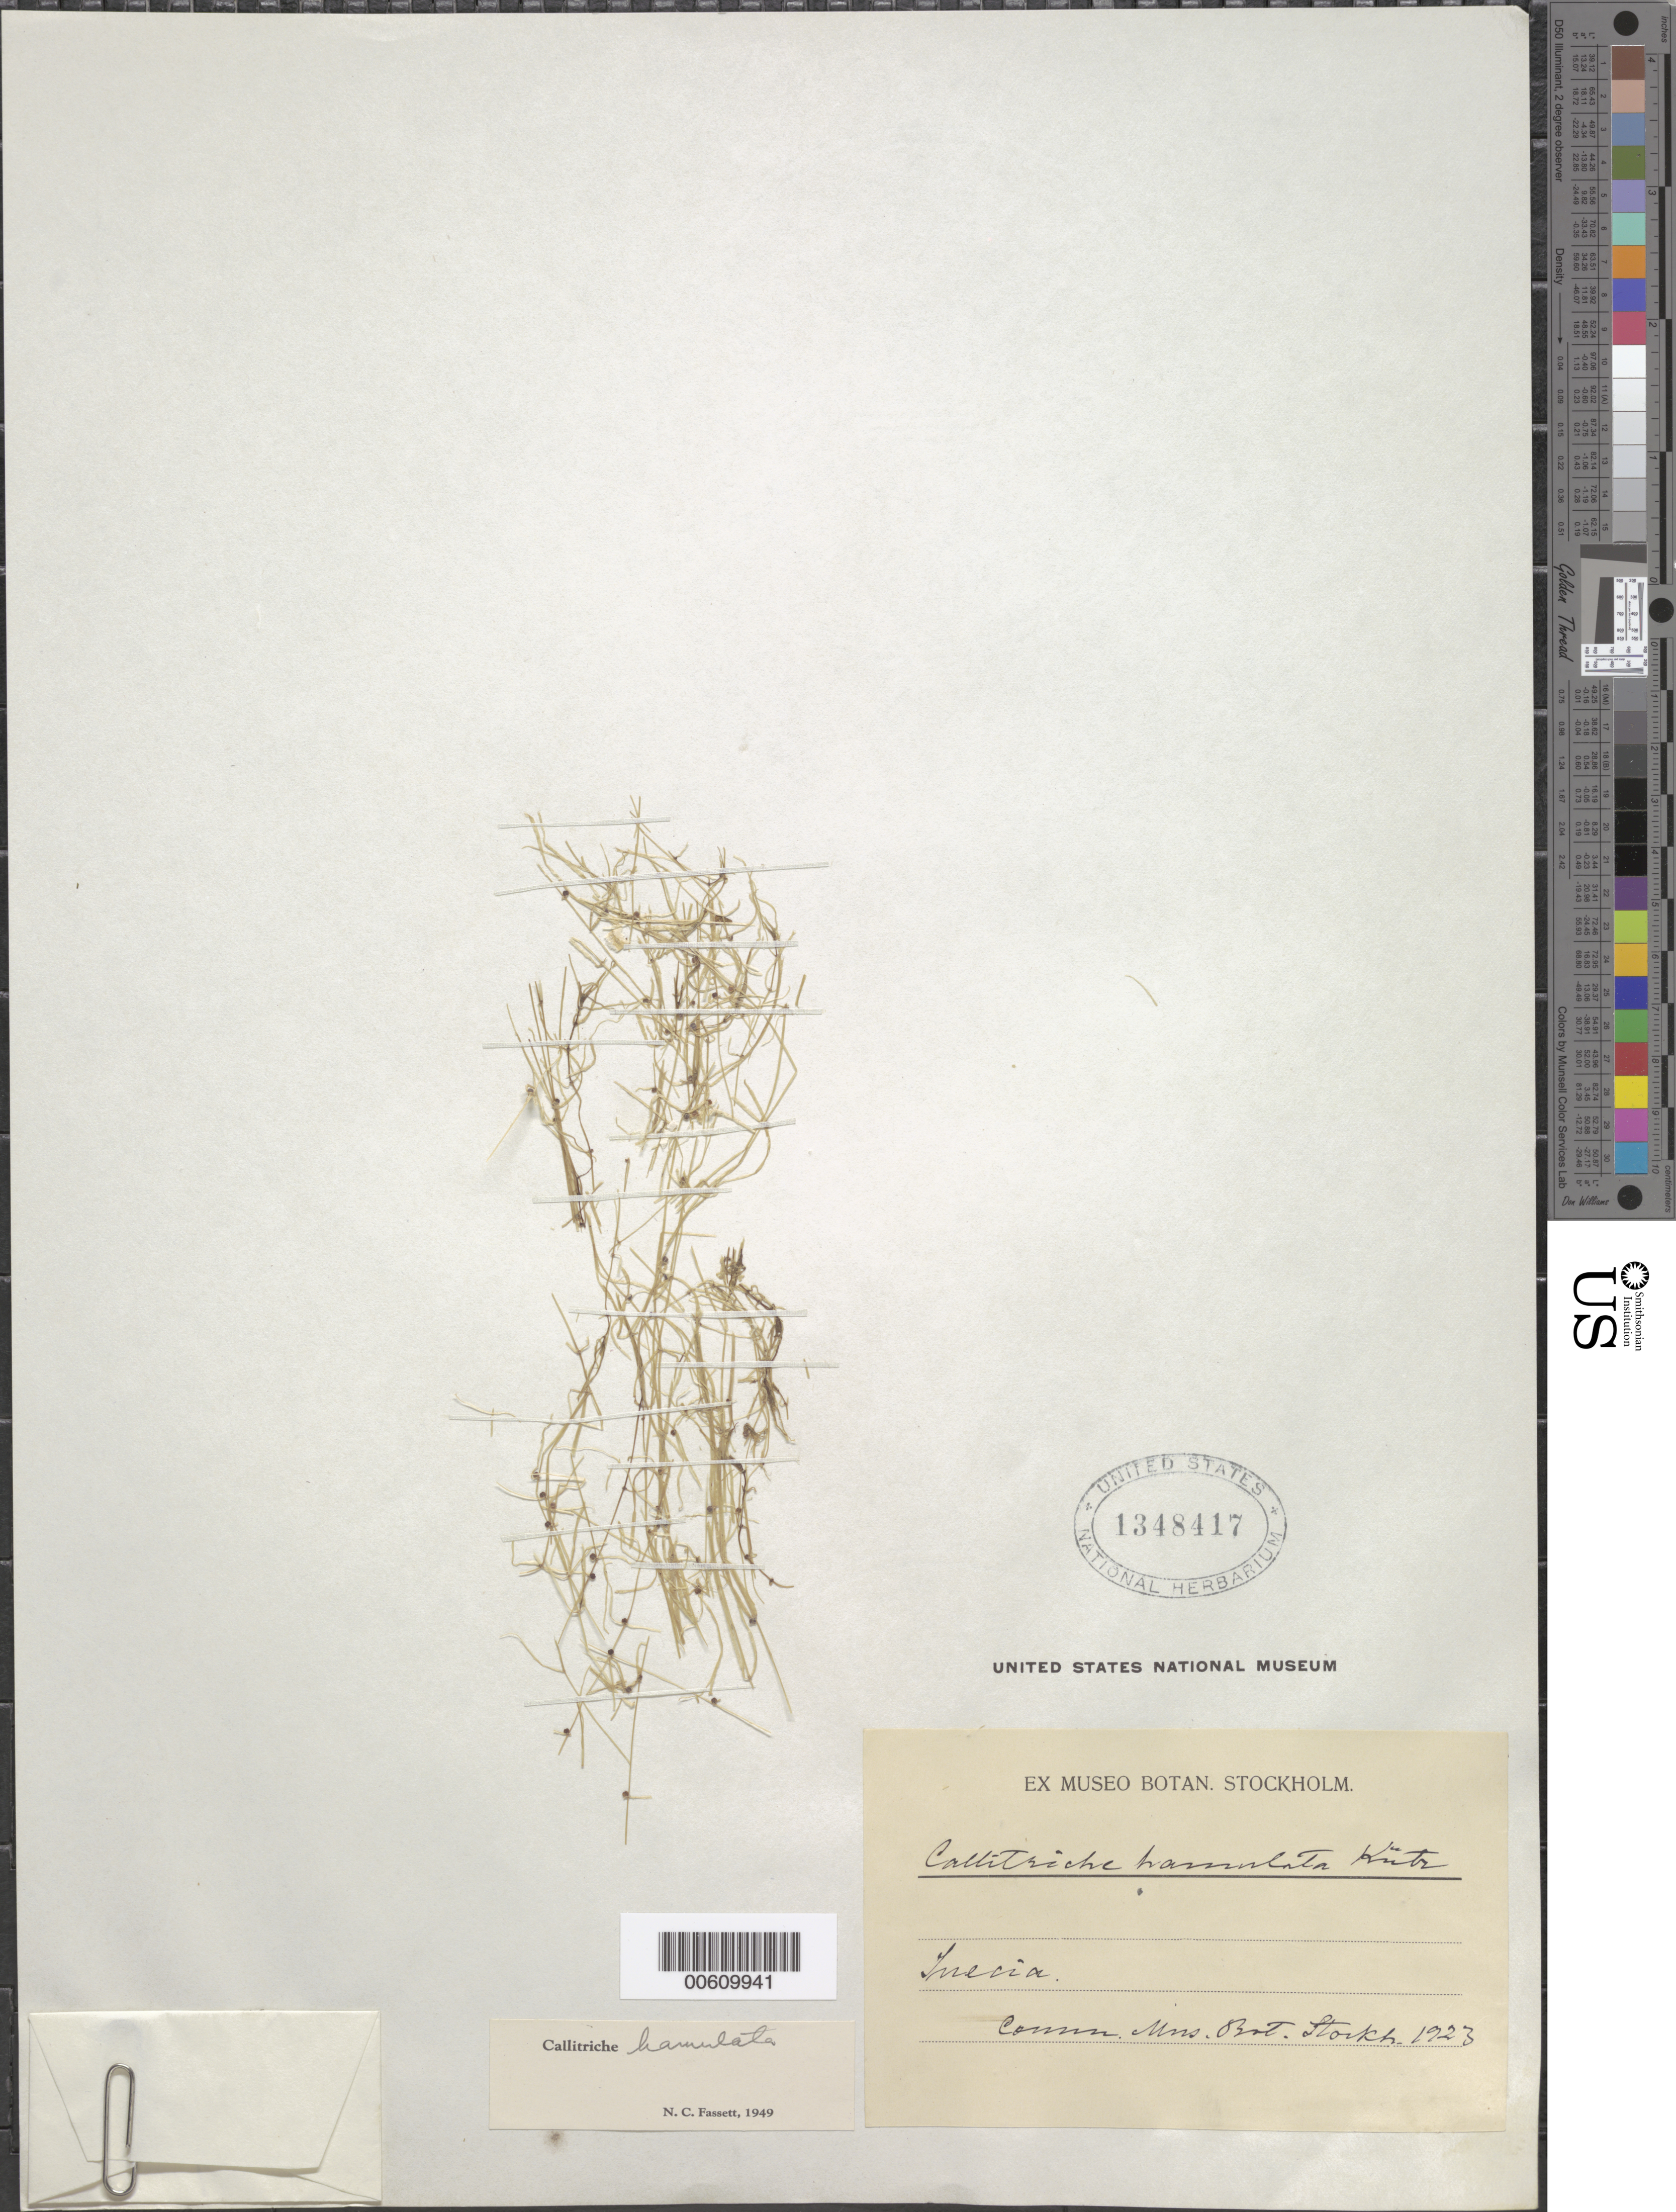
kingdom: Plantae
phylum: Tracheophyta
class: Magnoliopsida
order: Lamiales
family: Plantaginaceae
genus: Callitriche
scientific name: Callitriche hamulata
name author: Kütz. ex W.D.J. Koch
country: Sweden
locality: Suecia.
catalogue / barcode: US 1348417